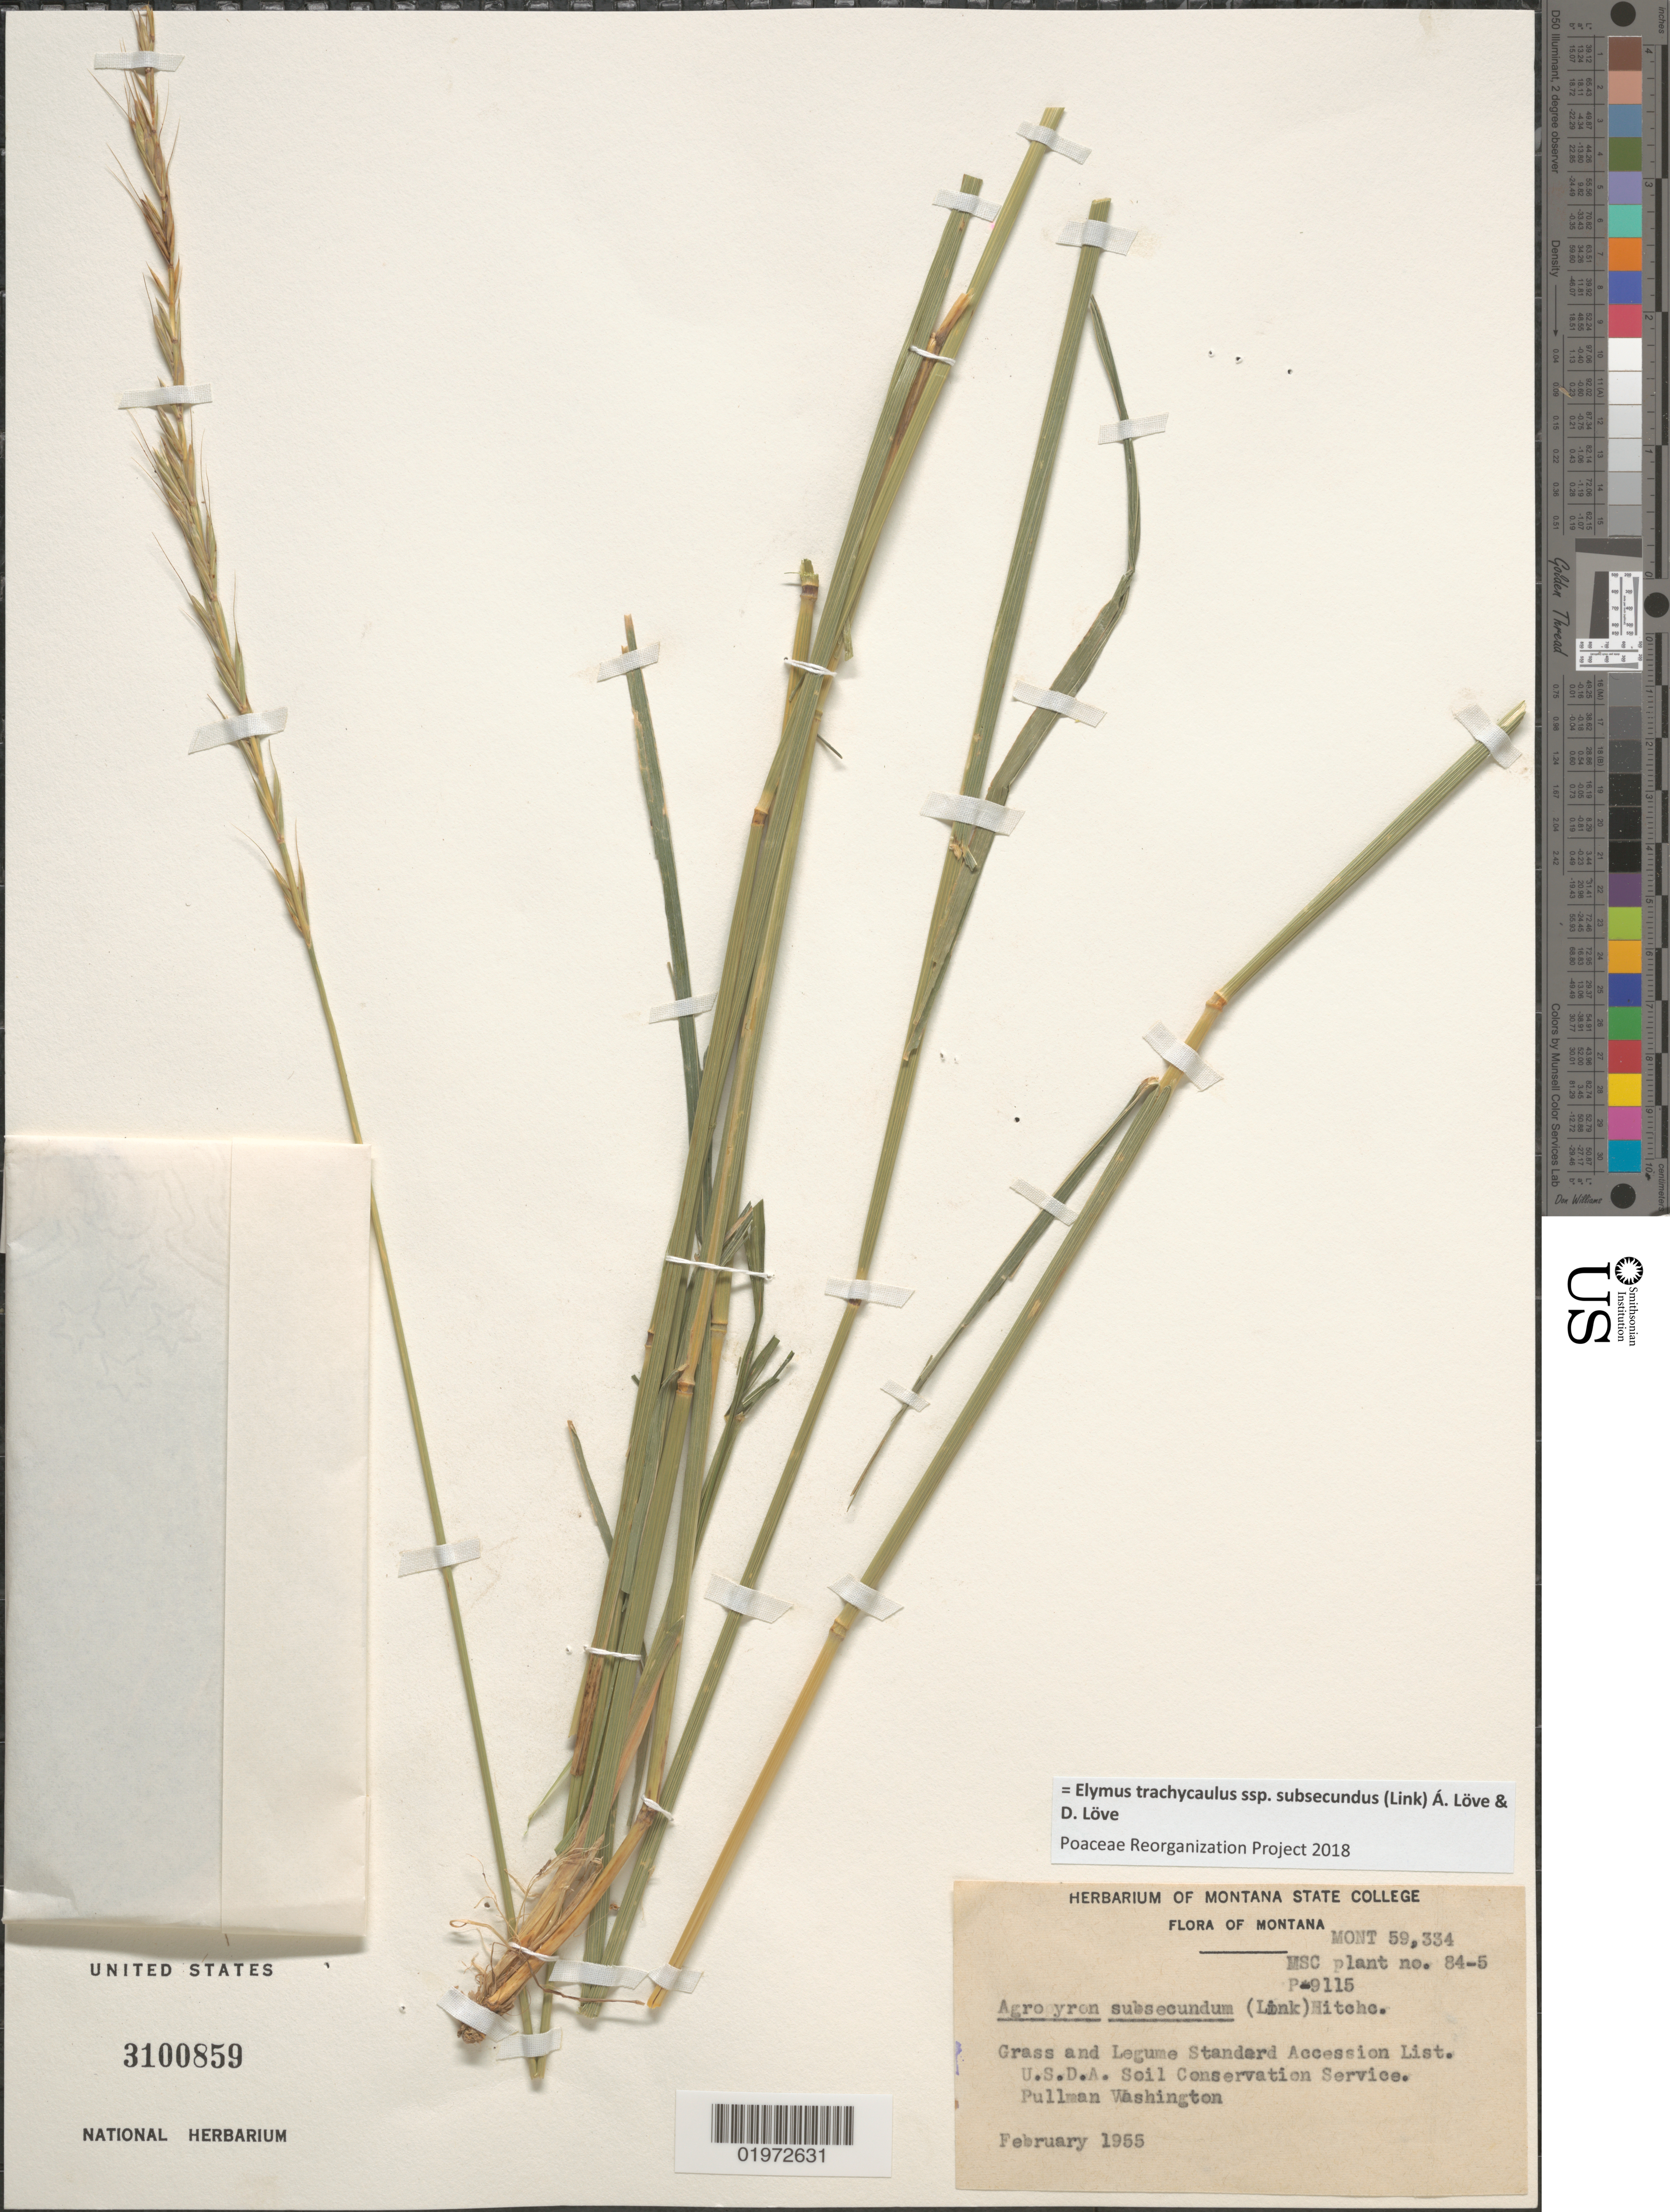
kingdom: Plantae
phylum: Tracheophyta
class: Liliopsida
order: Poales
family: Poaceae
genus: Elymus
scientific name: Elymus trachycaulus subsp. subsecundus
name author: (Link) Á. Löve & D. Löve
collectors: ex herb. Montana State College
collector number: Mont 59334/84-5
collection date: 1955-02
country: United States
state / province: Montana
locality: Grass and Legume Standard Accession List. [unsure placement] U.S.D.A. Soil Conservation Service. Pullman Washington.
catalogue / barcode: US 3100859